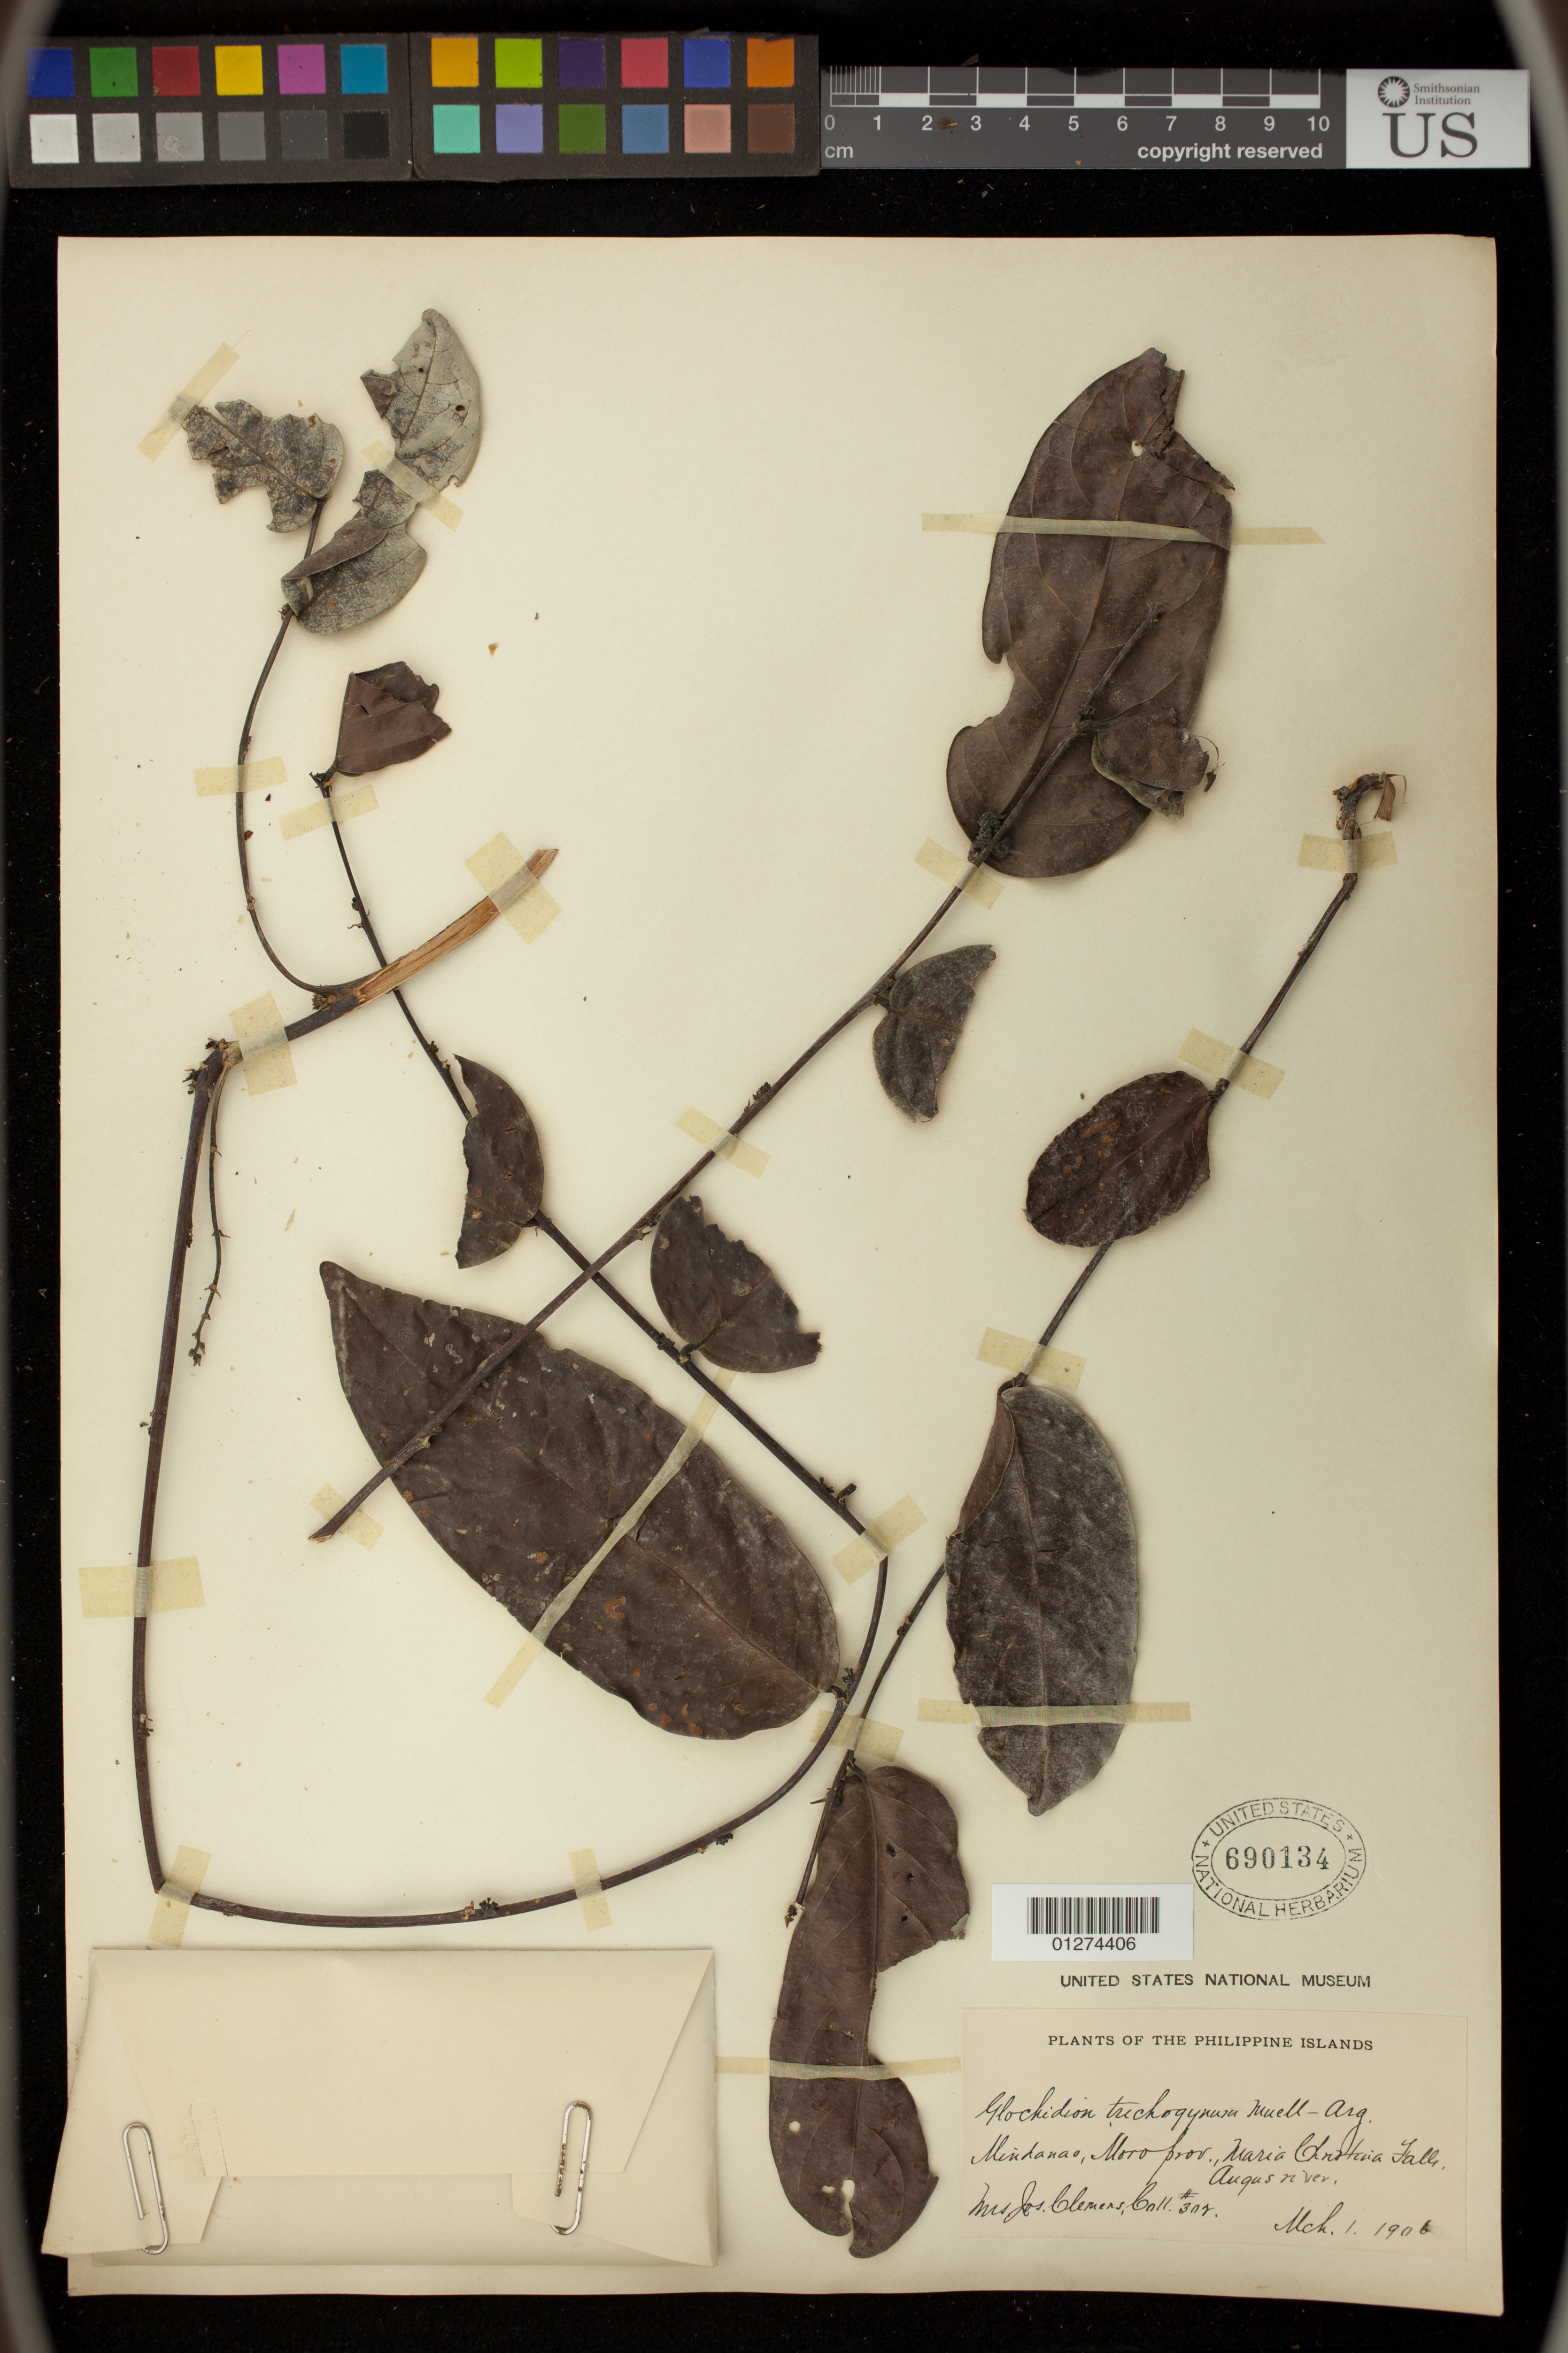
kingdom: Plantae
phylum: Tracheophyta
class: Magnoliopsida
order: Malpighiales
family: Phyllanthaceae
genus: Glochidion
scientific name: Glochidion trichogynum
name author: Müll. Arg.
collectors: J. Clemens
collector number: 302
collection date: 1906-03-01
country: Philippines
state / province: Northern Mindanao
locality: Mindanao, Moro Prov., Maria Christina Falls, Agus river.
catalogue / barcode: US 690134